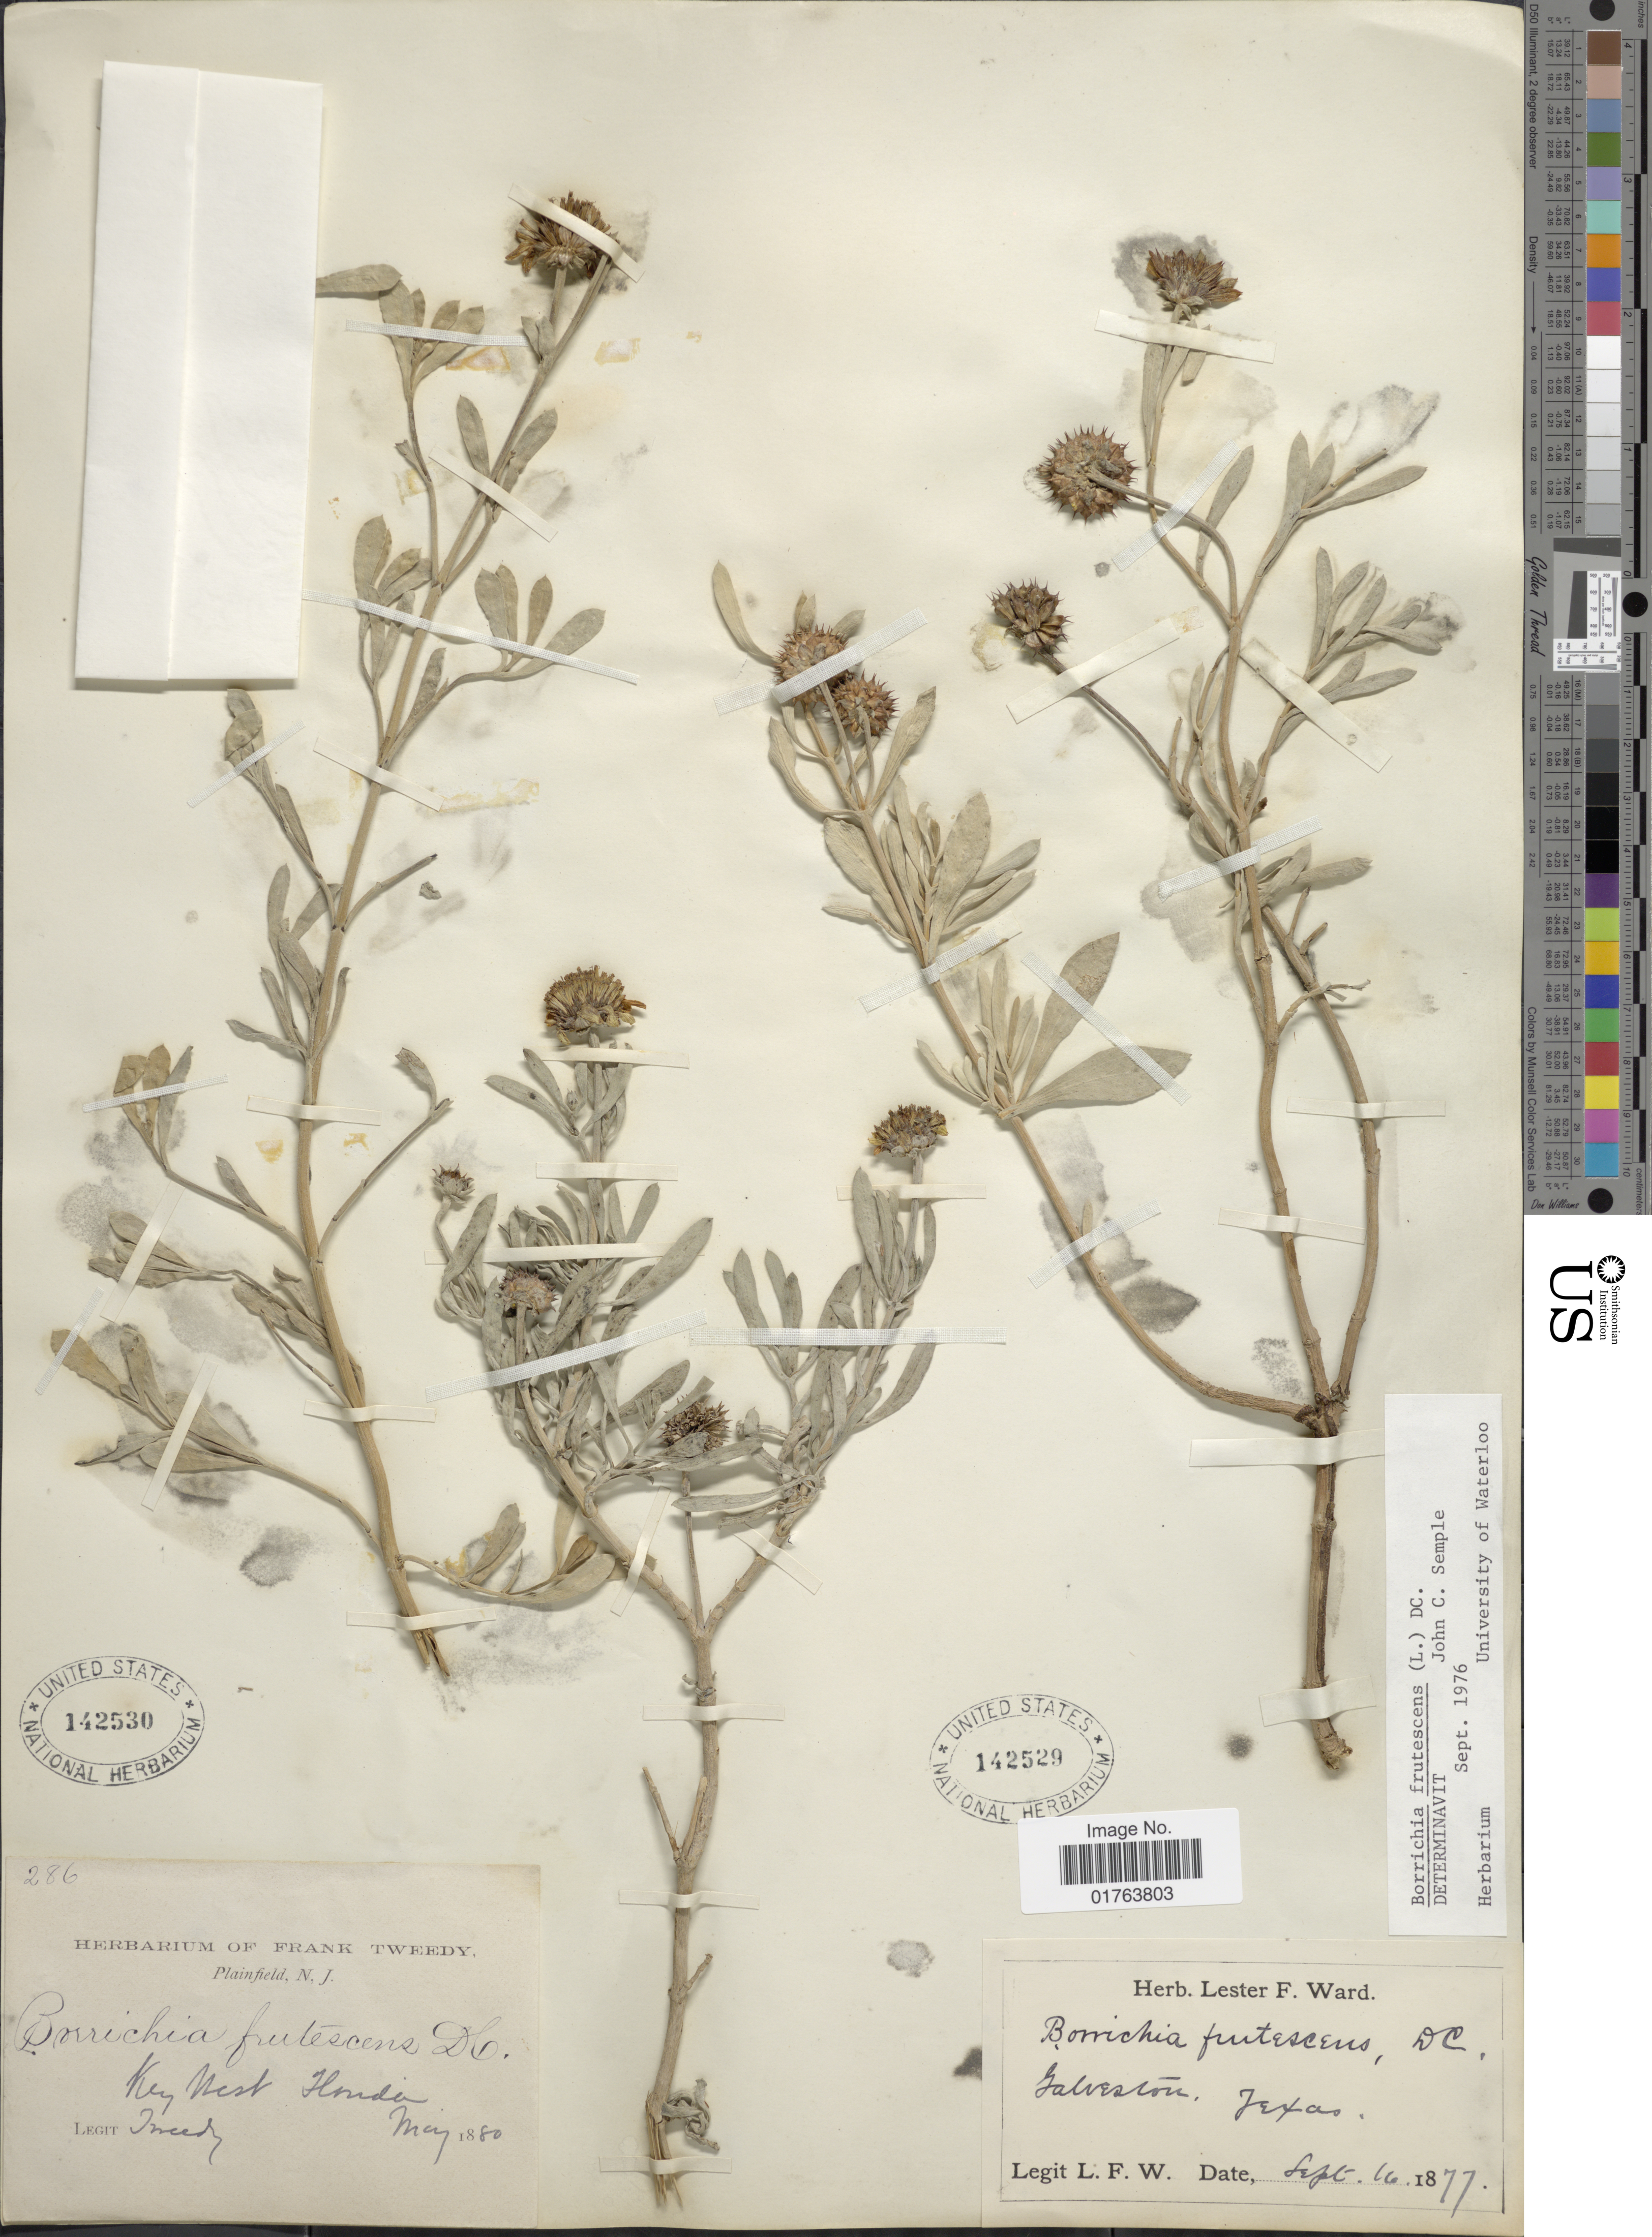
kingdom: Plantae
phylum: Tracheophyta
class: Magnoliopsida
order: Asterales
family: Asteraceae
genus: Borrichia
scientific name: Borrichia frutescens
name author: (L.) DC.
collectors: L. F. Ward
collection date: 1877-09-16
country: United States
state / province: Texas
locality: Galveston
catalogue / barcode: US 142529-2